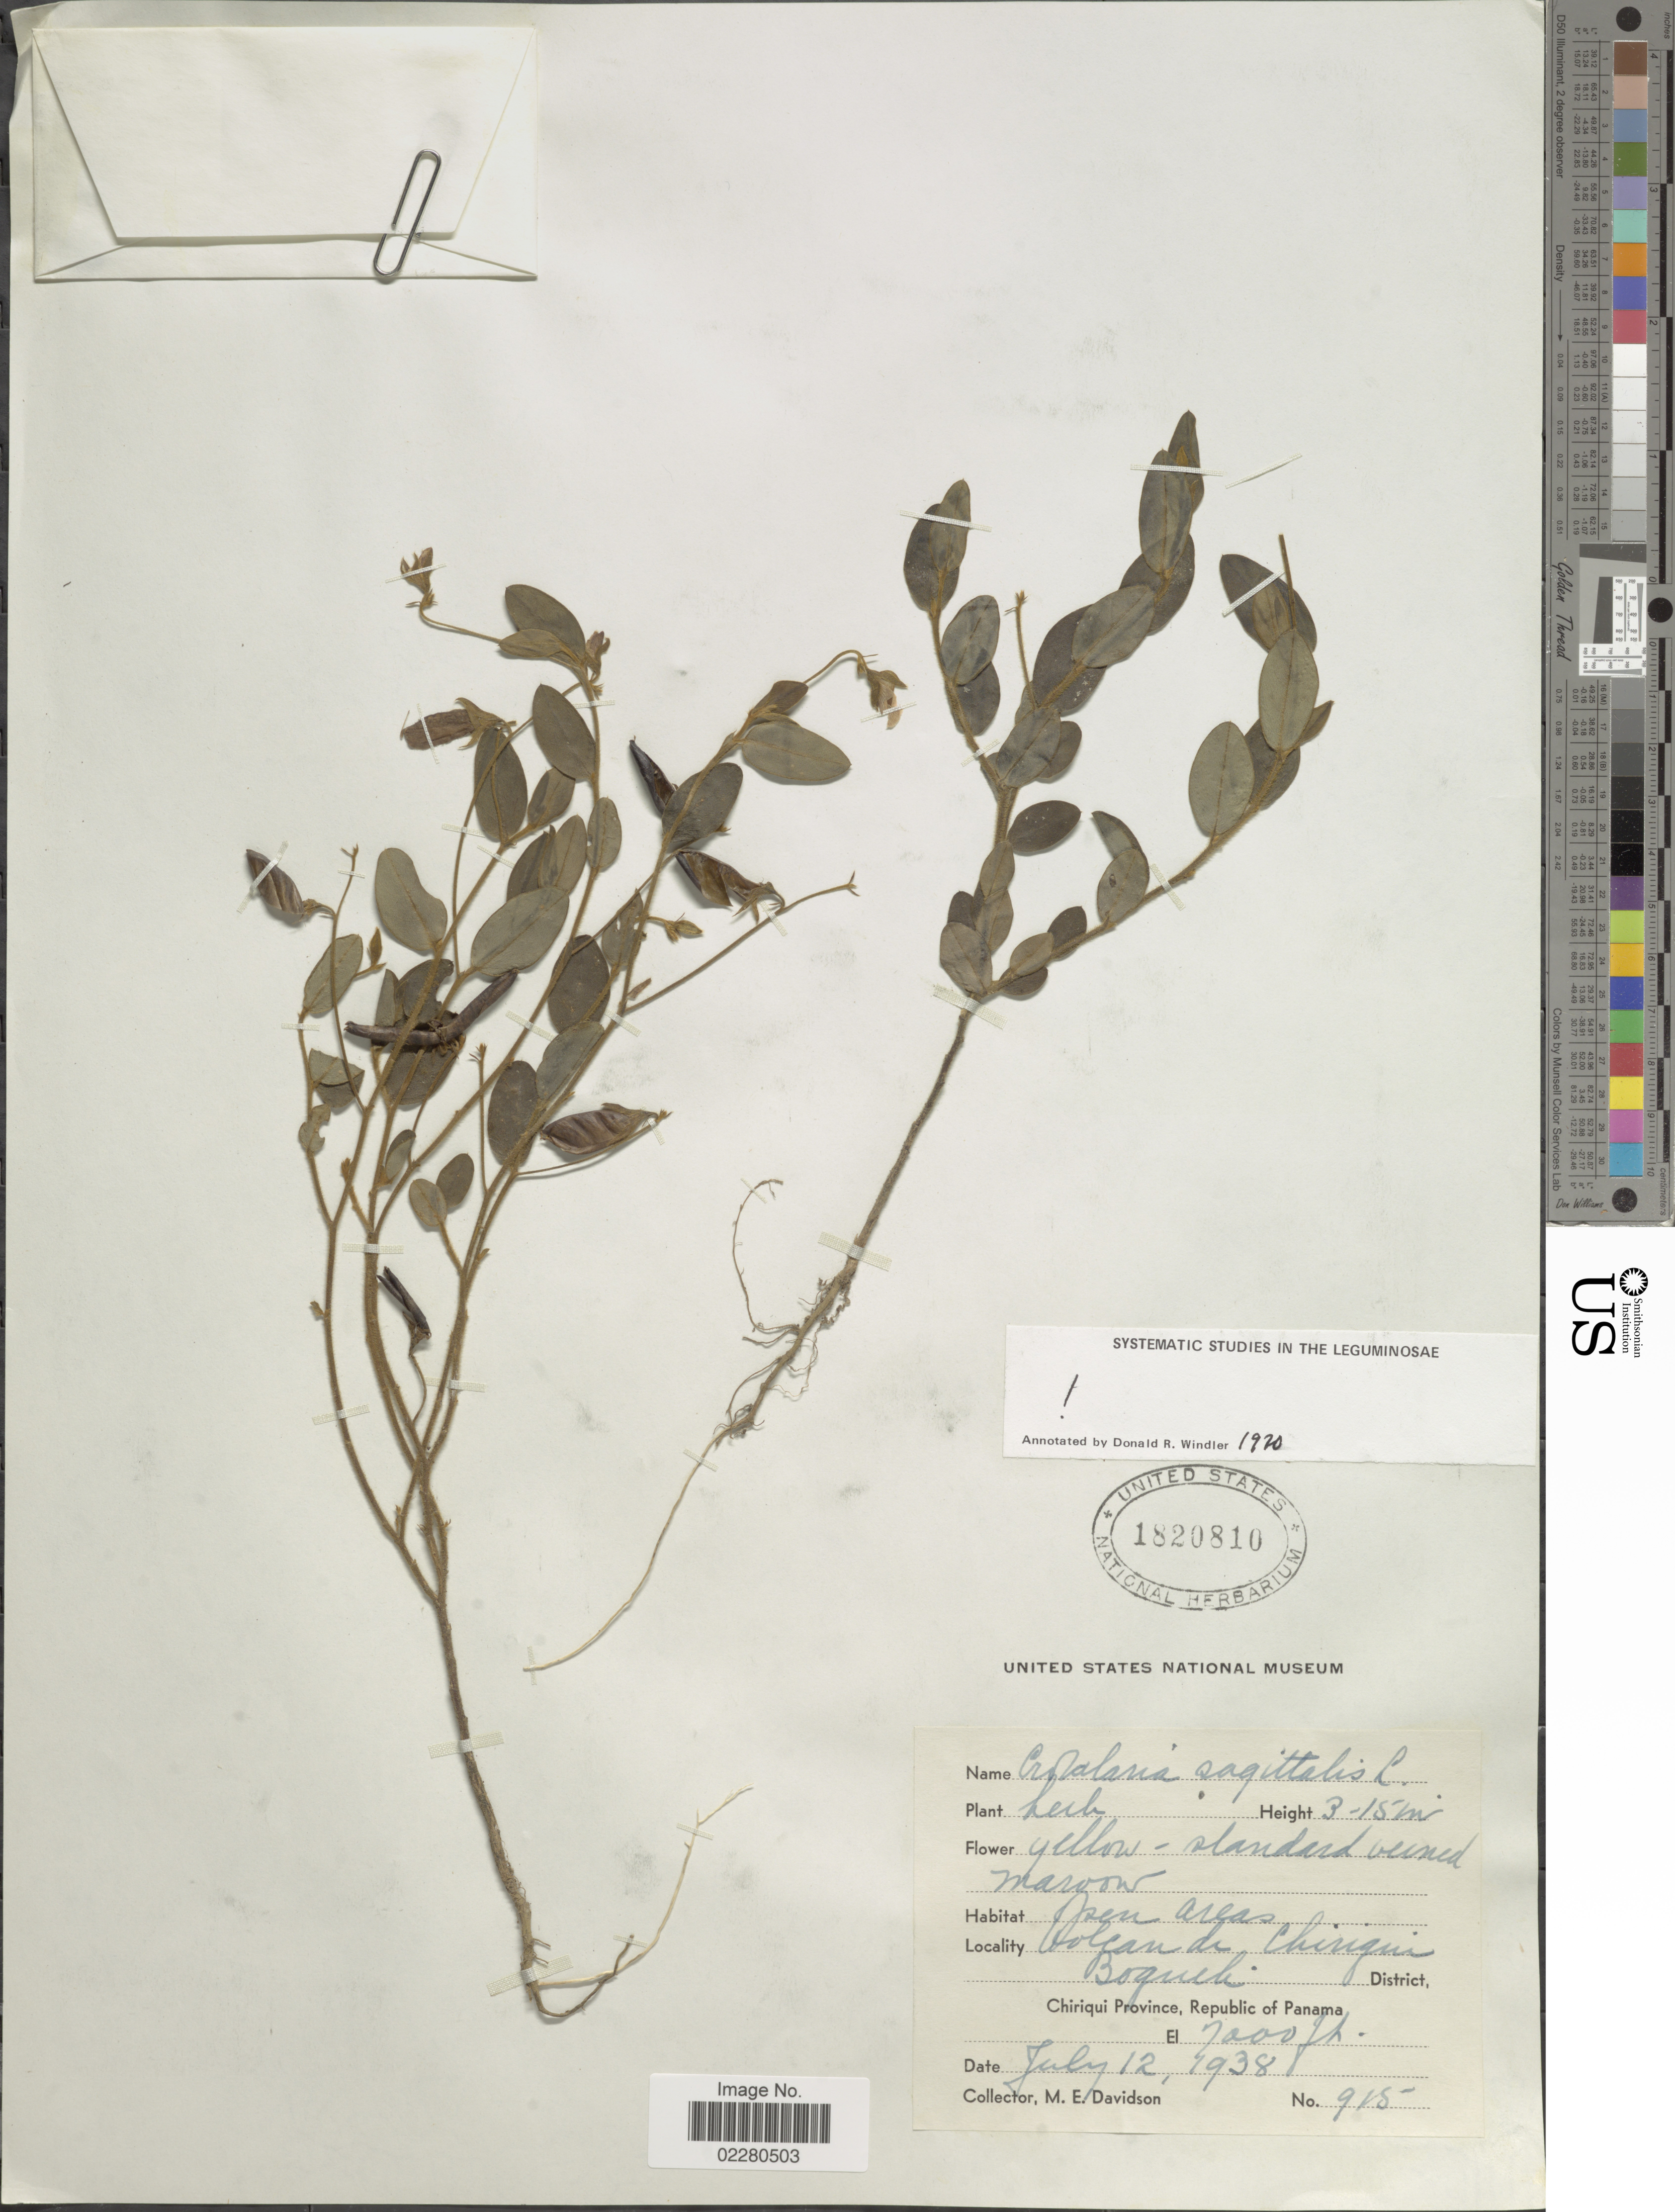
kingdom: Plantae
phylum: Tracheophyta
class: Magnoliopsida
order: Fabales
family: Fabaceae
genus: Crotalaria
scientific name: Crotalaria sagittalis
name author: L.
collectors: M. E. Davidson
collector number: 915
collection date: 1938-07-12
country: Panama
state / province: Chiriqui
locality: Volcan de Chiriqui, Boquete District, Chiriqui Province, Republic of Panama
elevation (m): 2134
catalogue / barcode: US 1820810